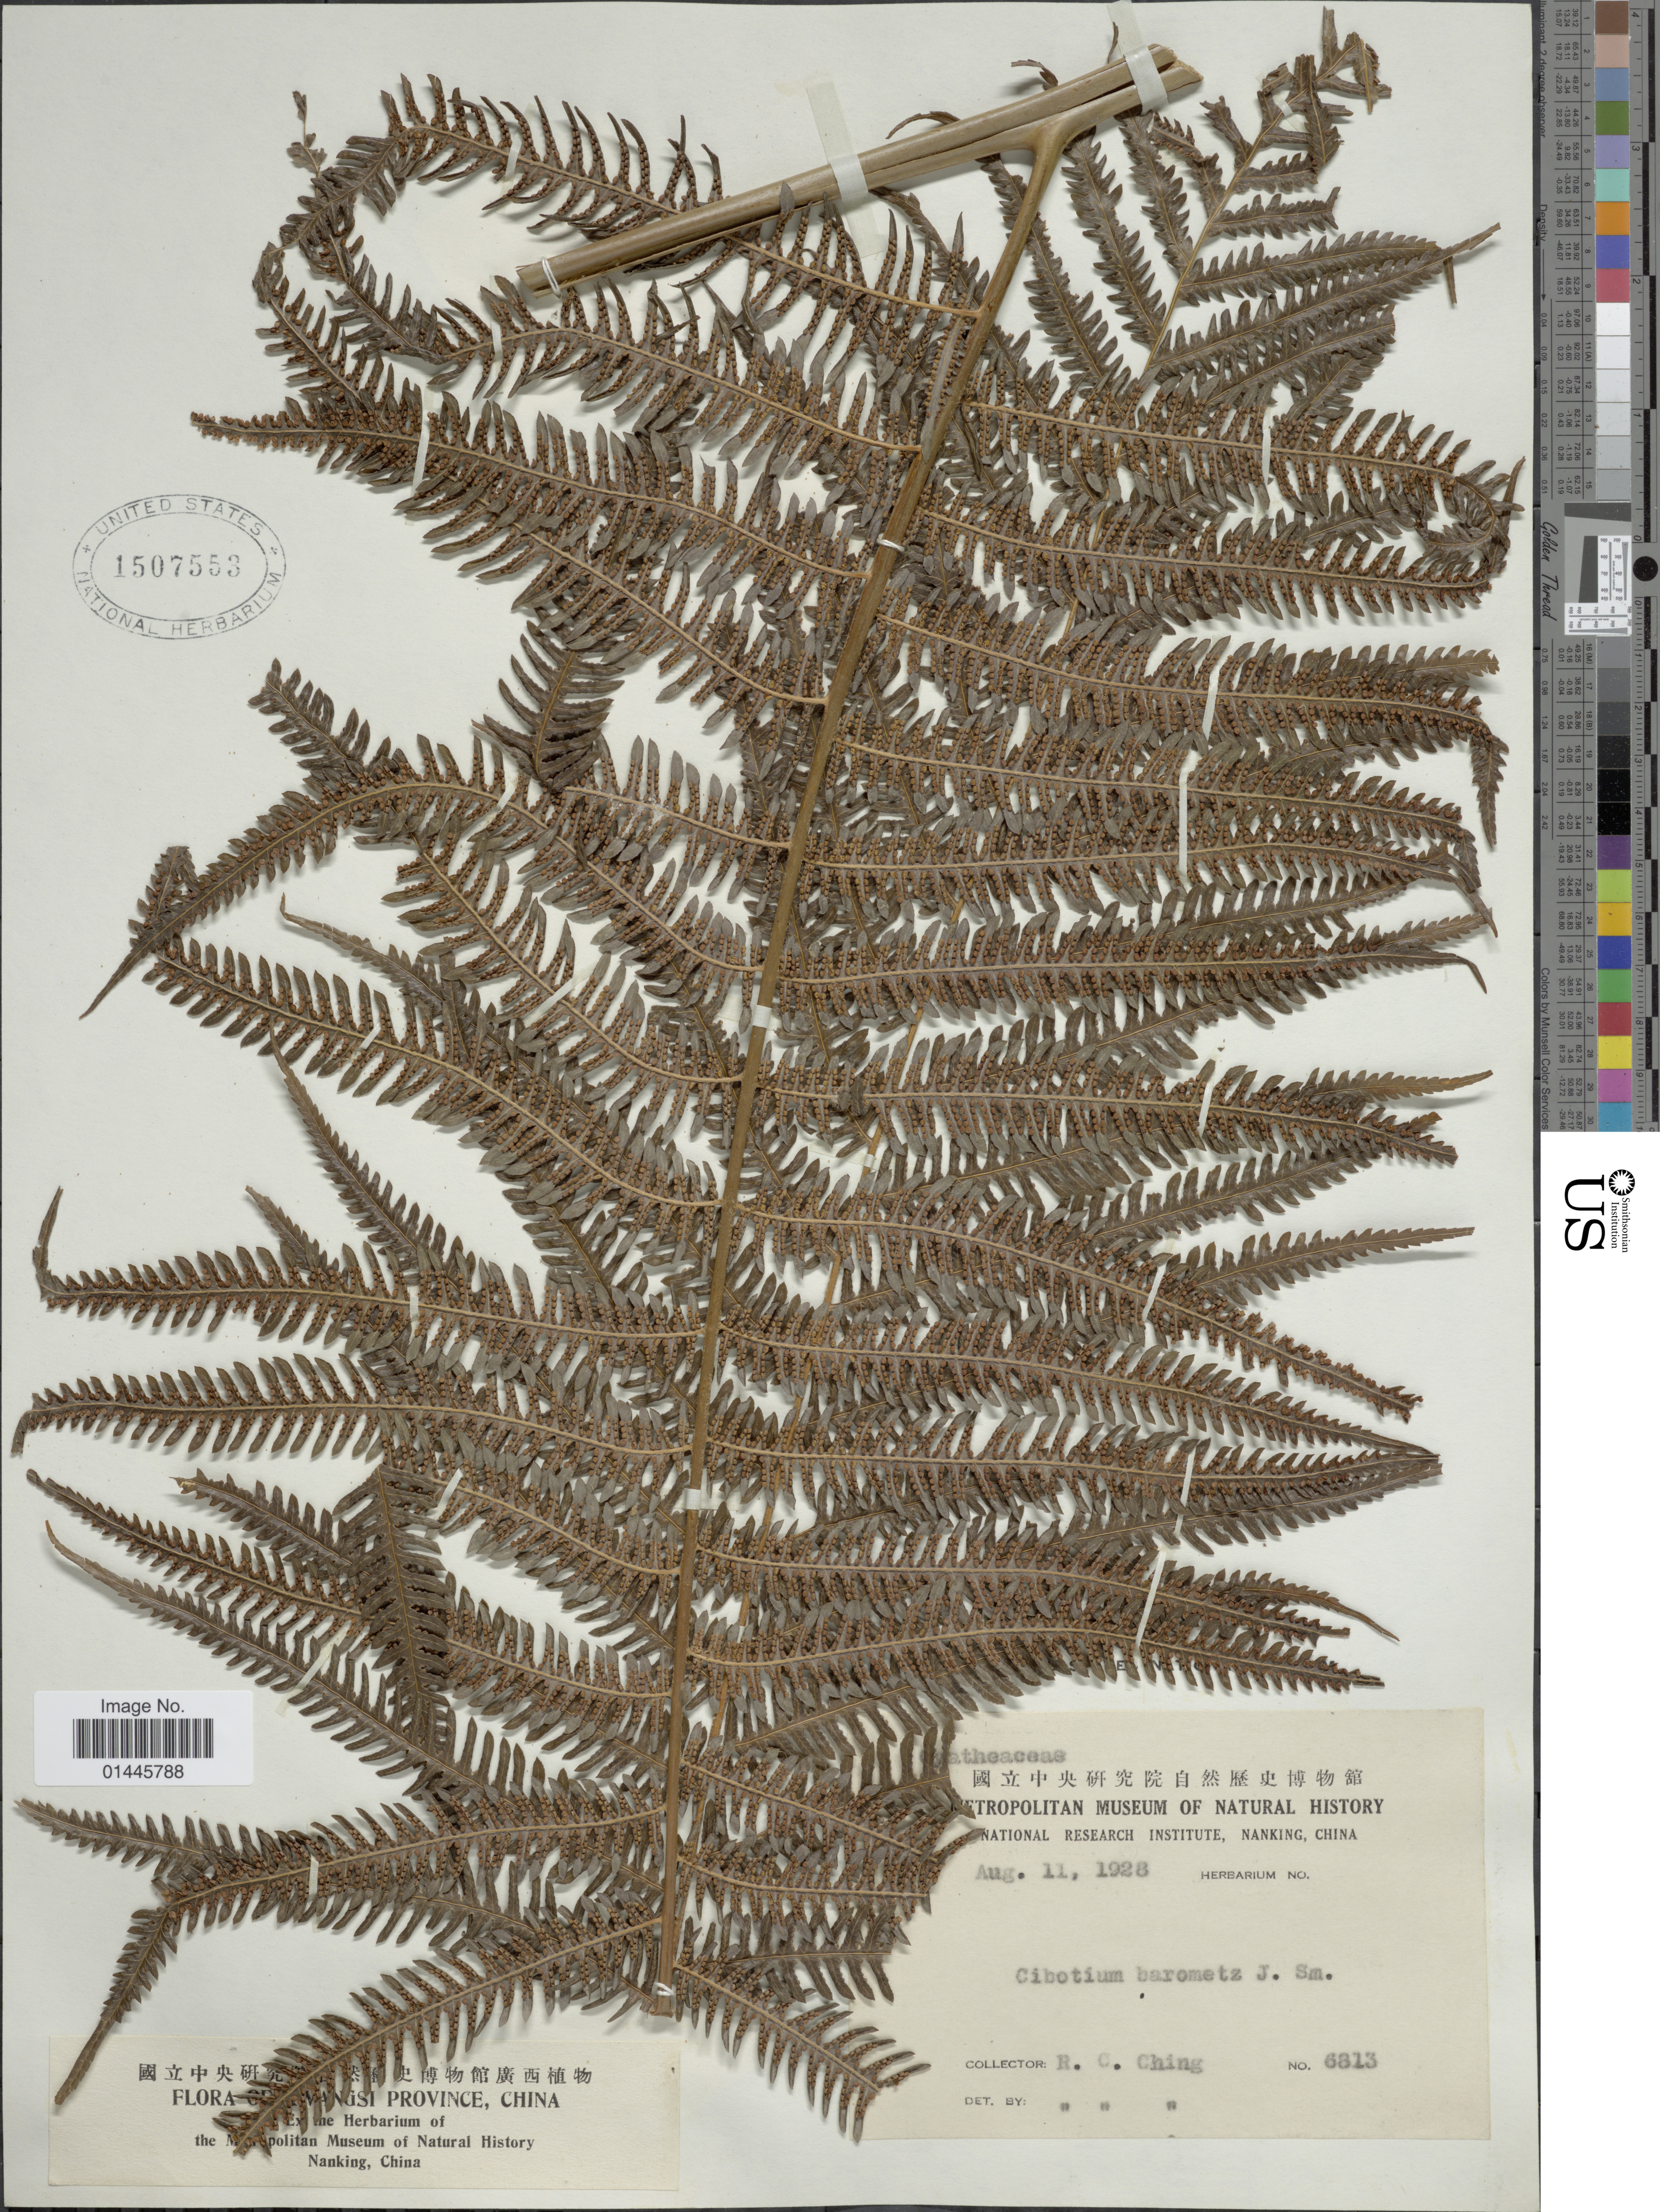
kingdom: Plantae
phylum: Tracheophyta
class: Polypodiopsida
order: Cyatheales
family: Cibotiaceae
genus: Cibotium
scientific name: Cibotium barometz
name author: (L.) J. Sm.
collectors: R. C. Ching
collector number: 6813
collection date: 1928-08-11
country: China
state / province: Guangxi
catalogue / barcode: US 1507553